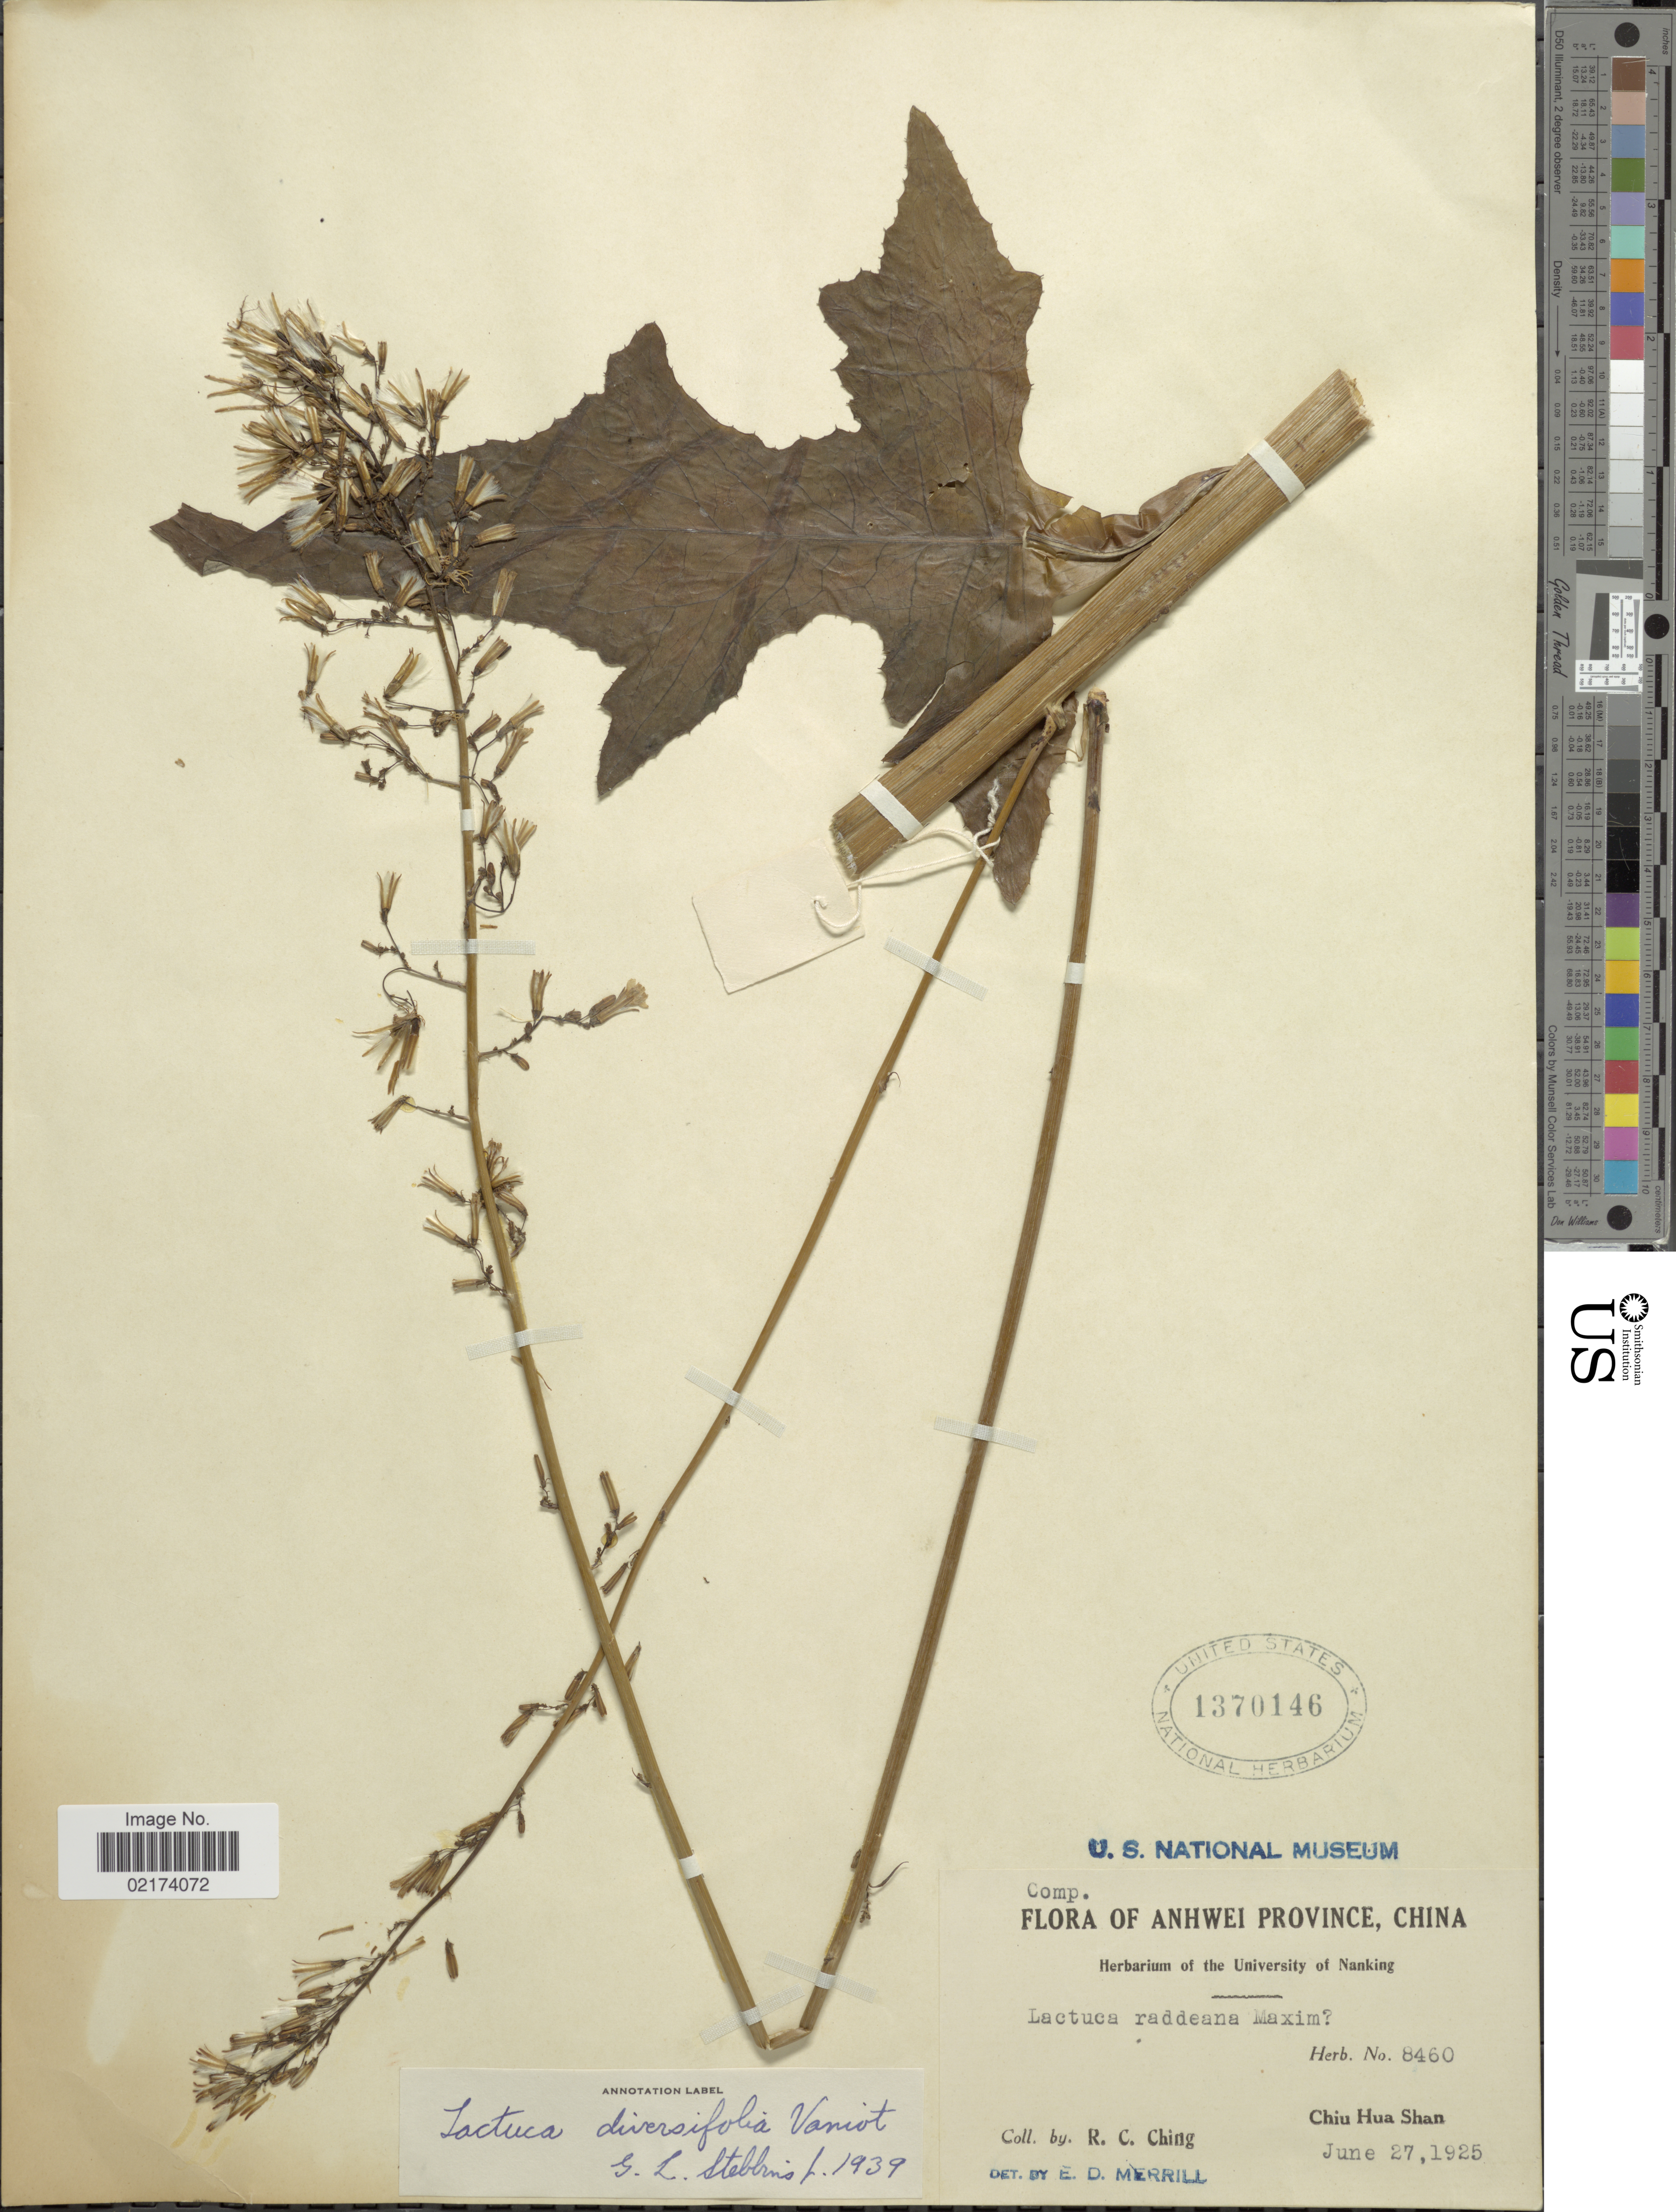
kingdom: Plantae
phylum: Tracheophyta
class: Magnoliopsida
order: Asterales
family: Asteraceae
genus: Paraprenanthes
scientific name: Paraprenanthes sororia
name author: (Miq.) C. Shih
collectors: R. C. Ching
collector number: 8460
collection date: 1925-06-27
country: China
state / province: Anhui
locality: Anhwei Province, Chiu Hua Shan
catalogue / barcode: US 1370146